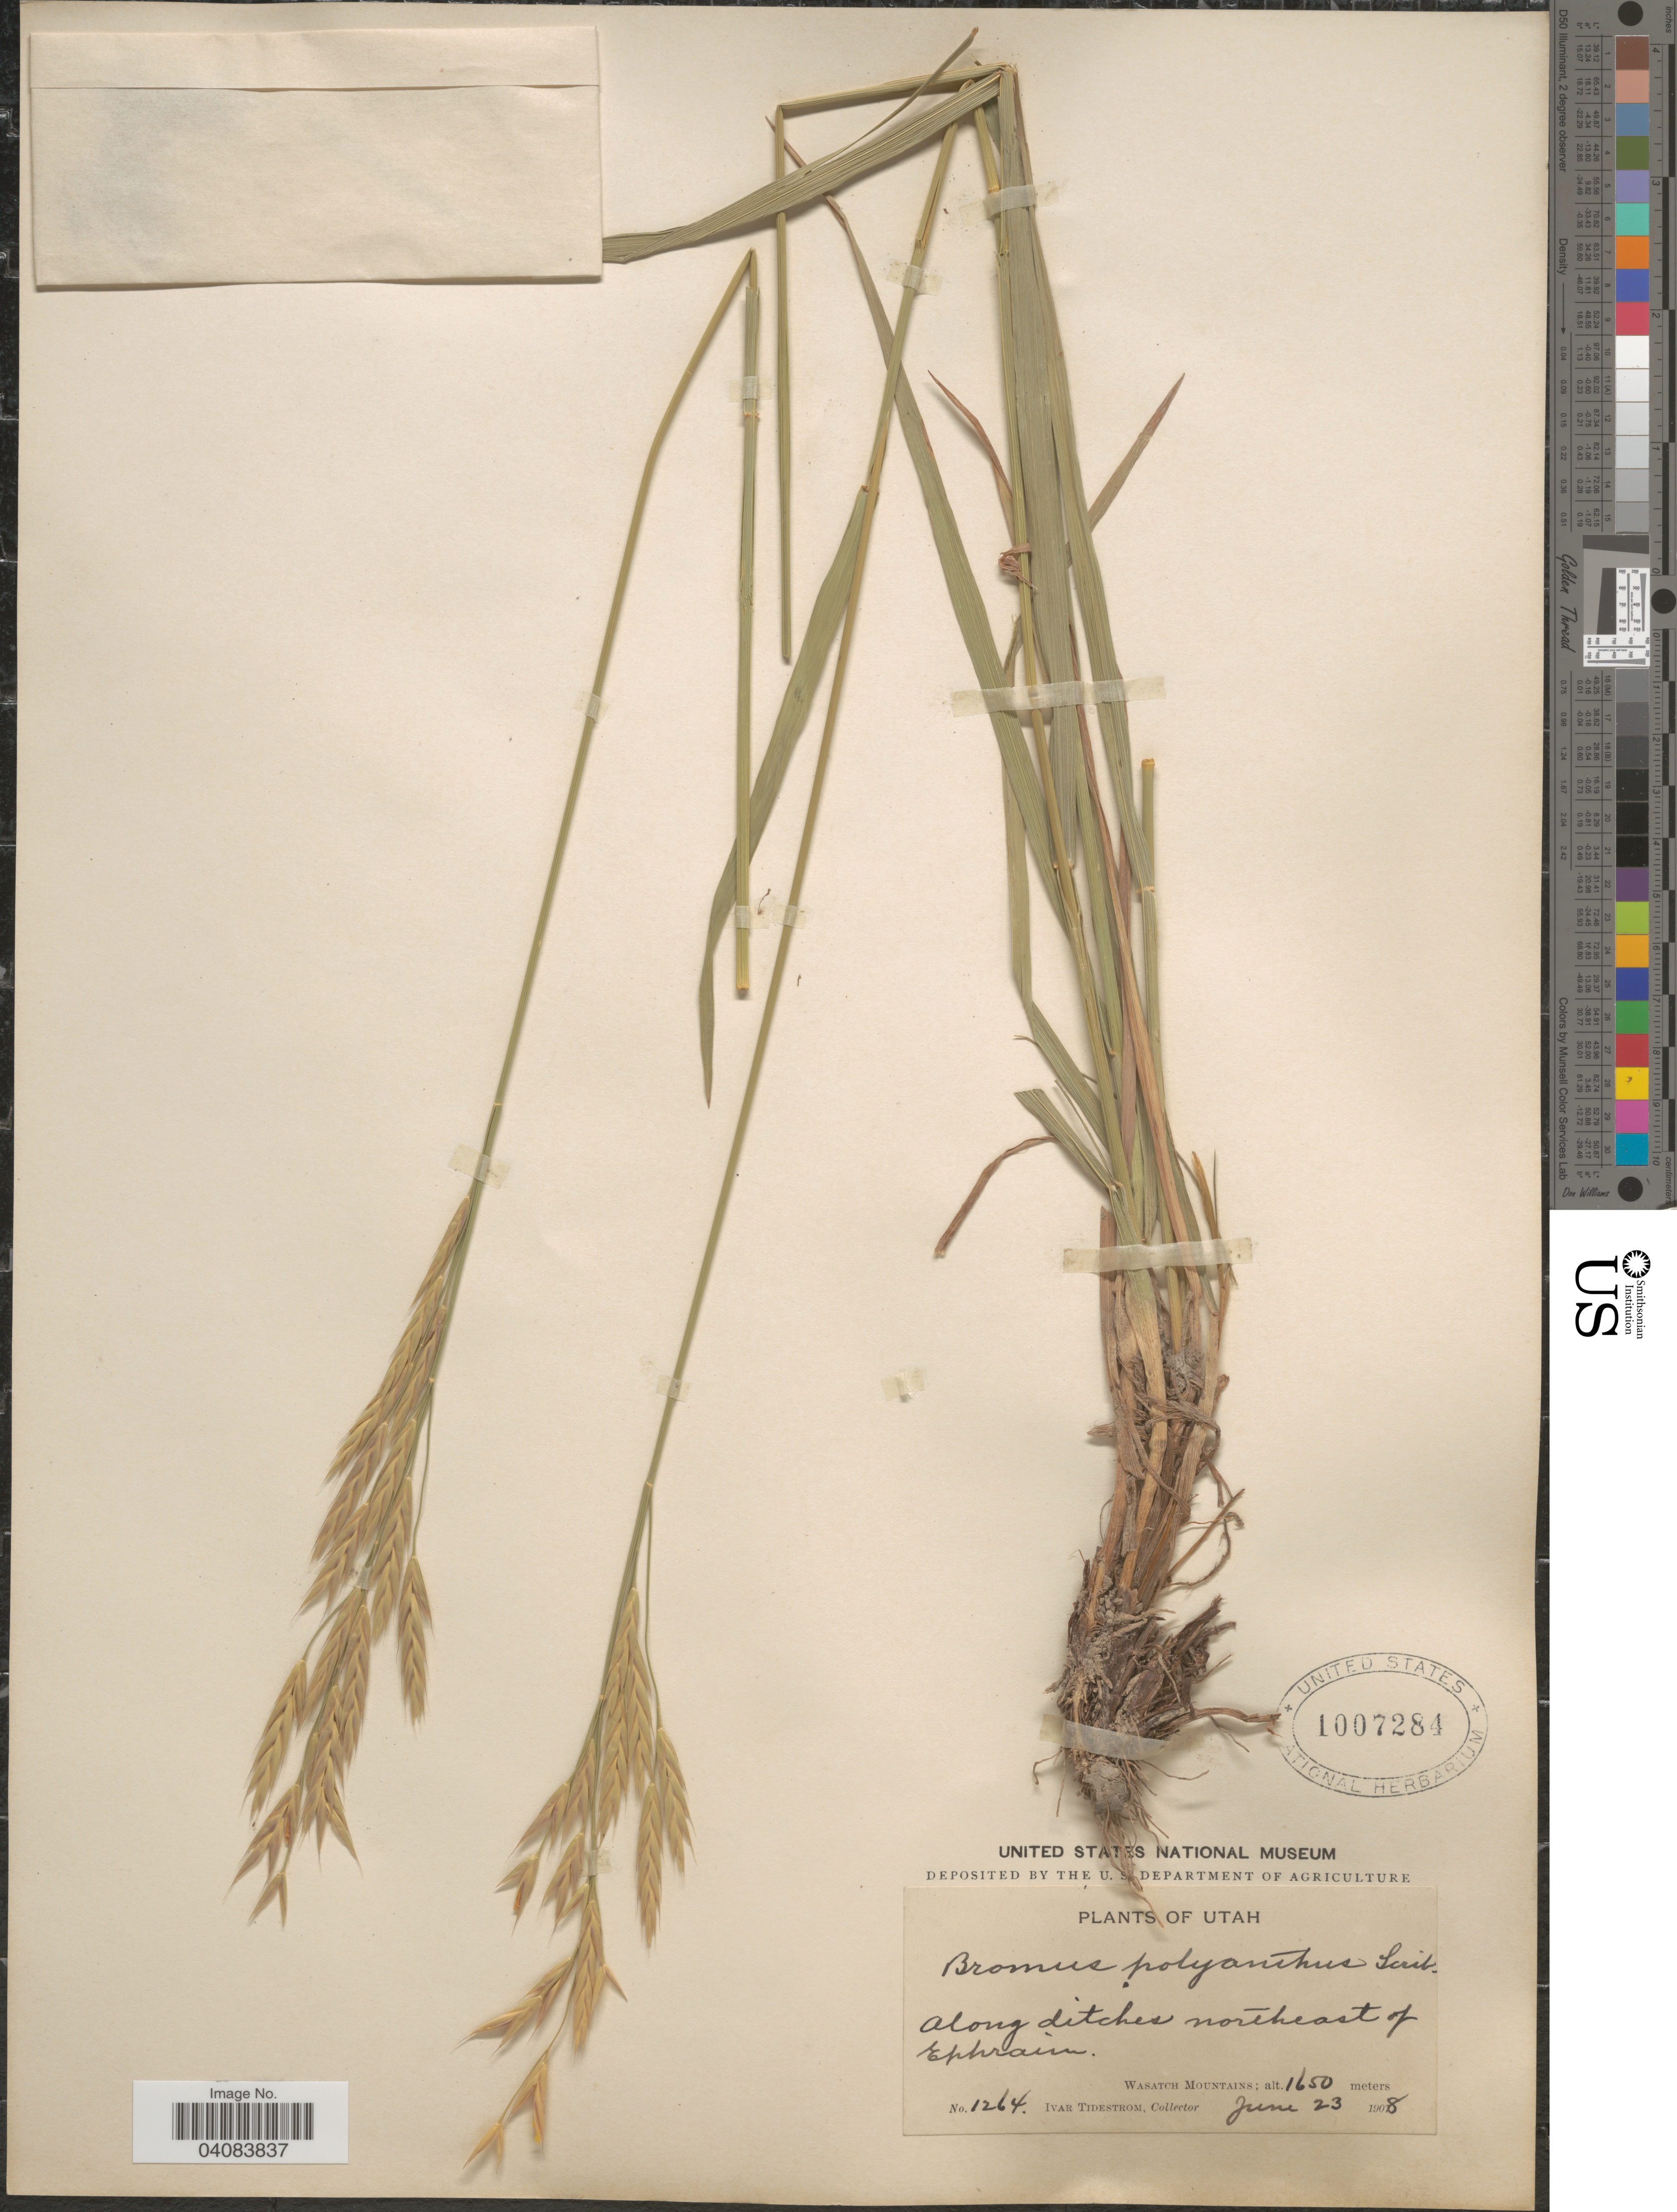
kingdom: Plantae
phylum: Tracheophyta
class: Liliopsida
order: Poales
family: Poaceae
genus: Bromus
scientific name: Bromus polyanthus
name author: Scribn. ex Shear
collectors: I. F. Tidestrom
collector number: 1264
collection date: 1908-06-23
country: United States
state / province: Utah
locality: Along ditches northeast of Ephraim. Wasatch Mountains.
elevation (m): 1650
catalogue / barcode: US 1007284